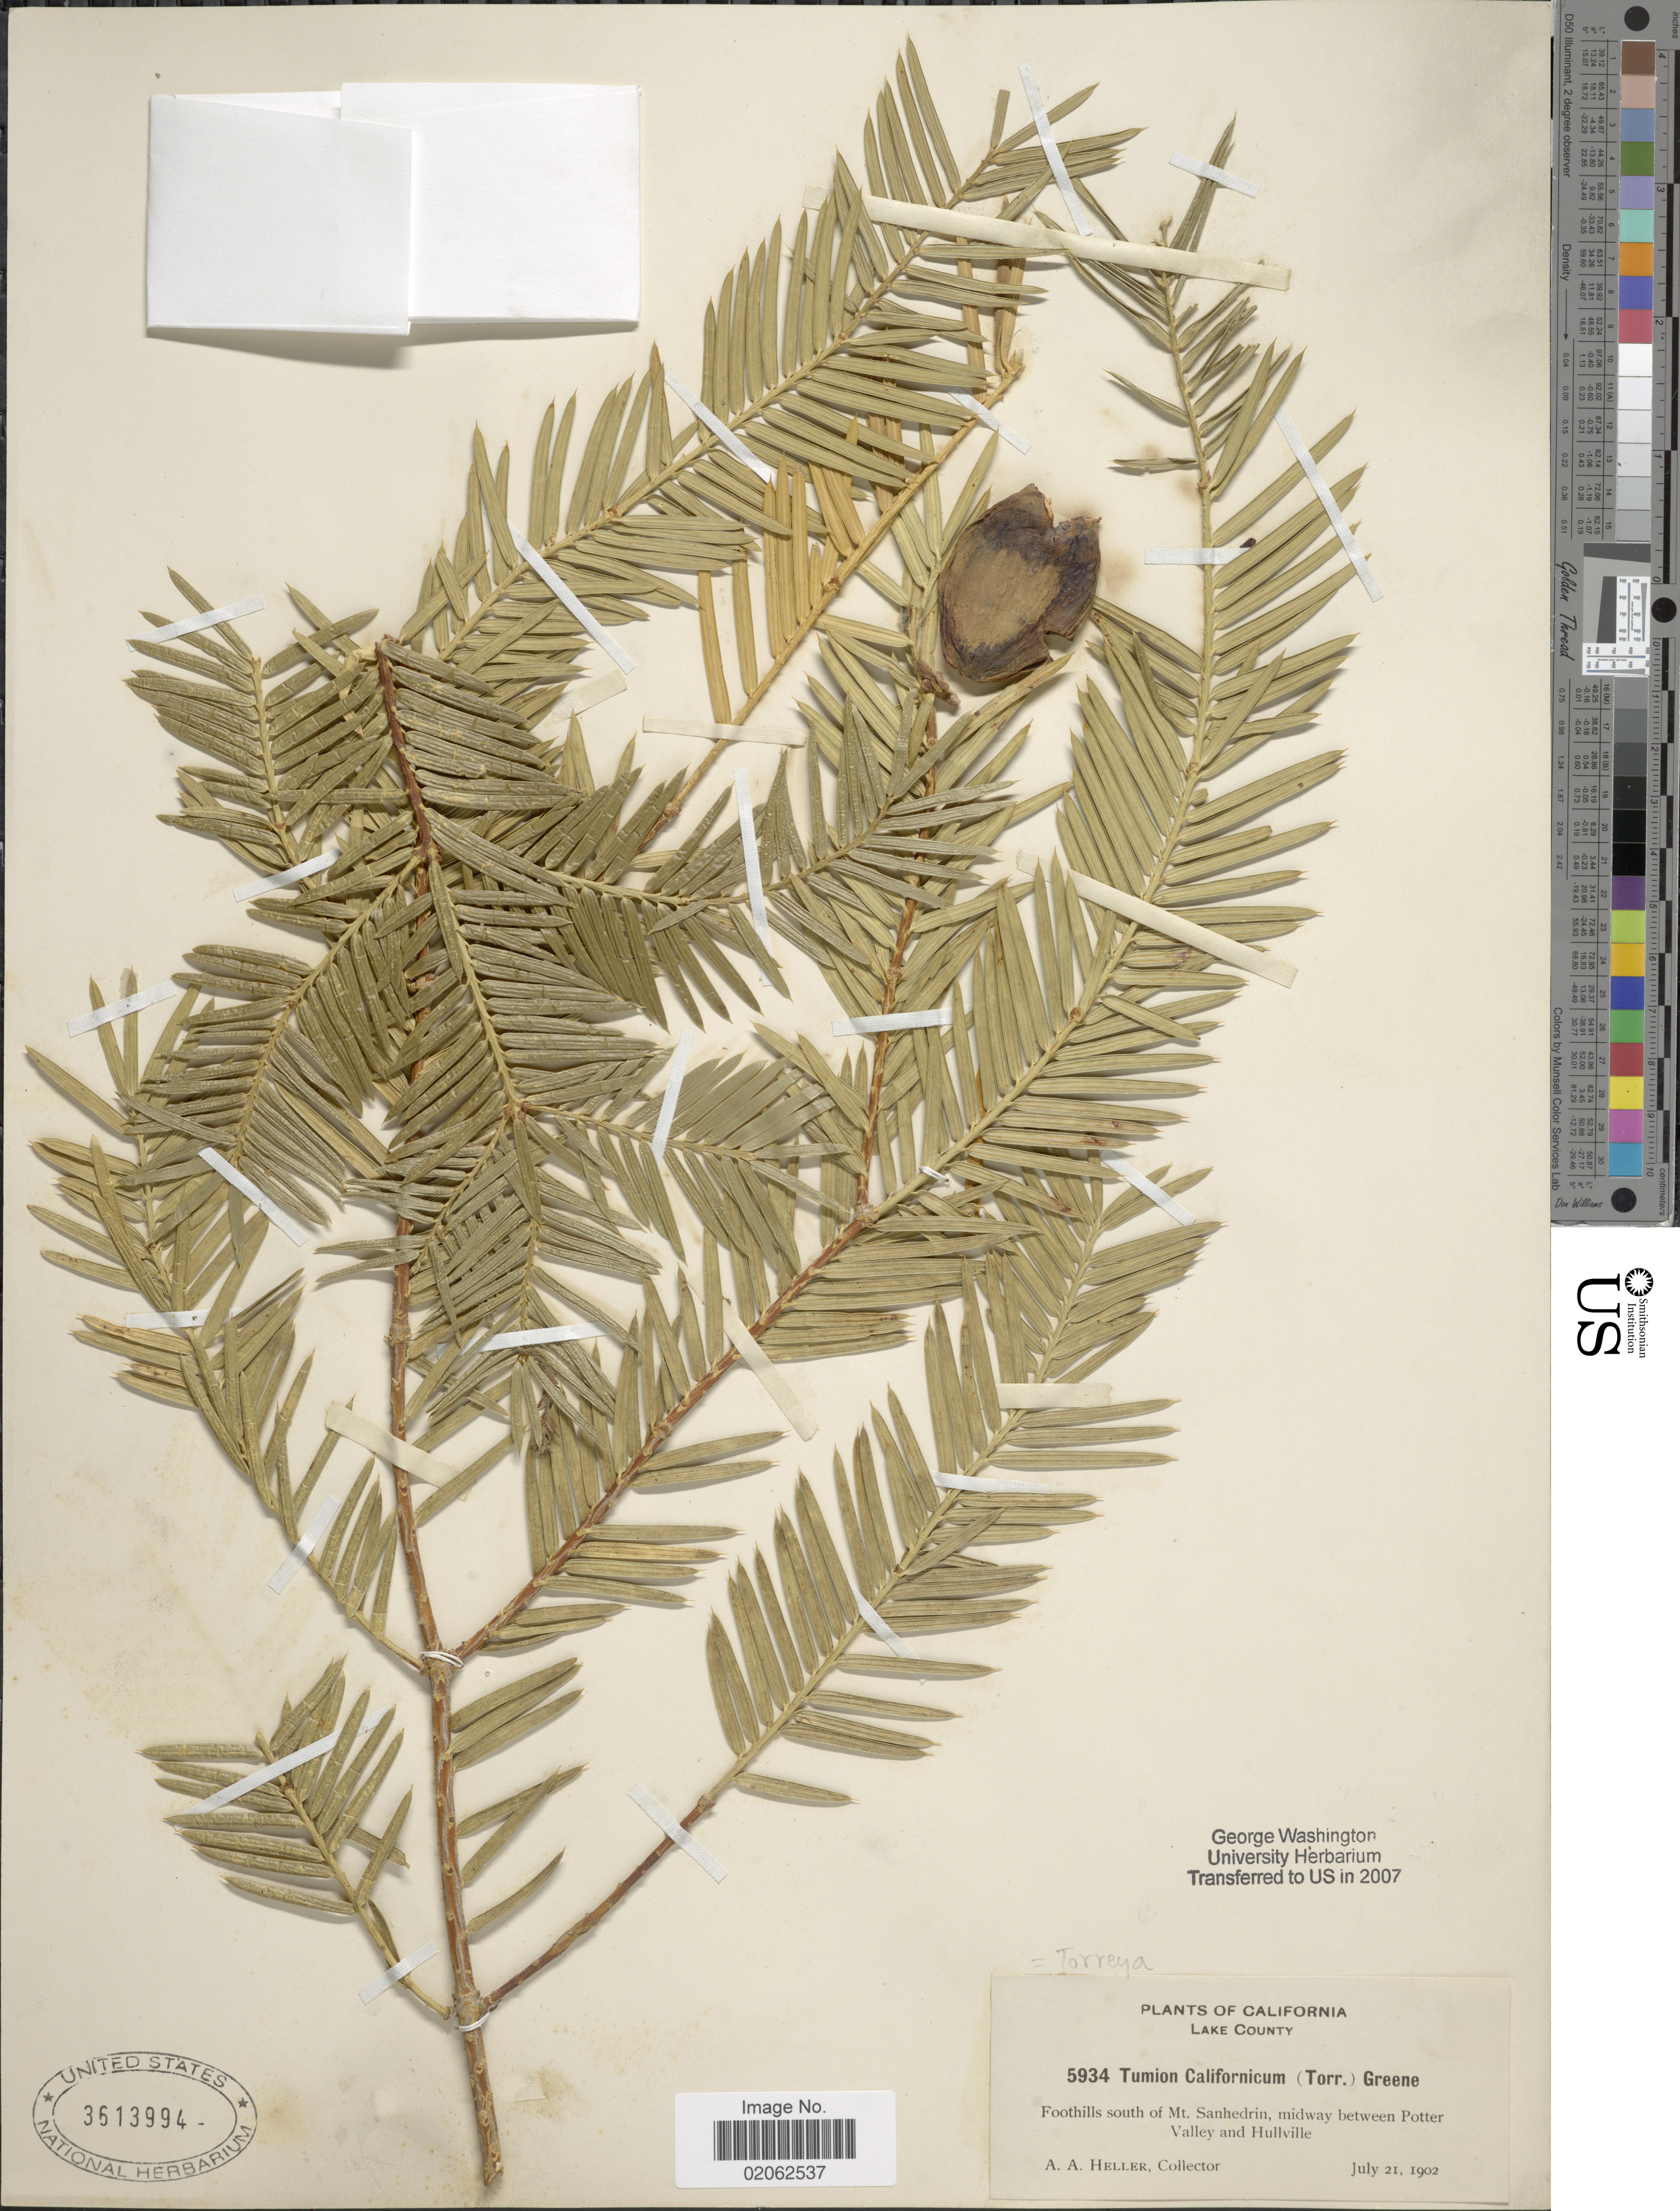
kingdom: Plantae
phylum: Tracheophyta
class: Pinopsida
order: Pinales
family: Taxaceae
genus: Torreya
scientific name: Torreya californica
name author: Torr.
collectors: A. A. Heller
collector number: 5934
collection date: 1902-07-21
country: United States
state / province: California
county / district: Lake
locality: Lake County. Foothills south of Mt. Sanhedrin, midway between Potter Valley and Hullville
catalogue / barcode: US 3613994